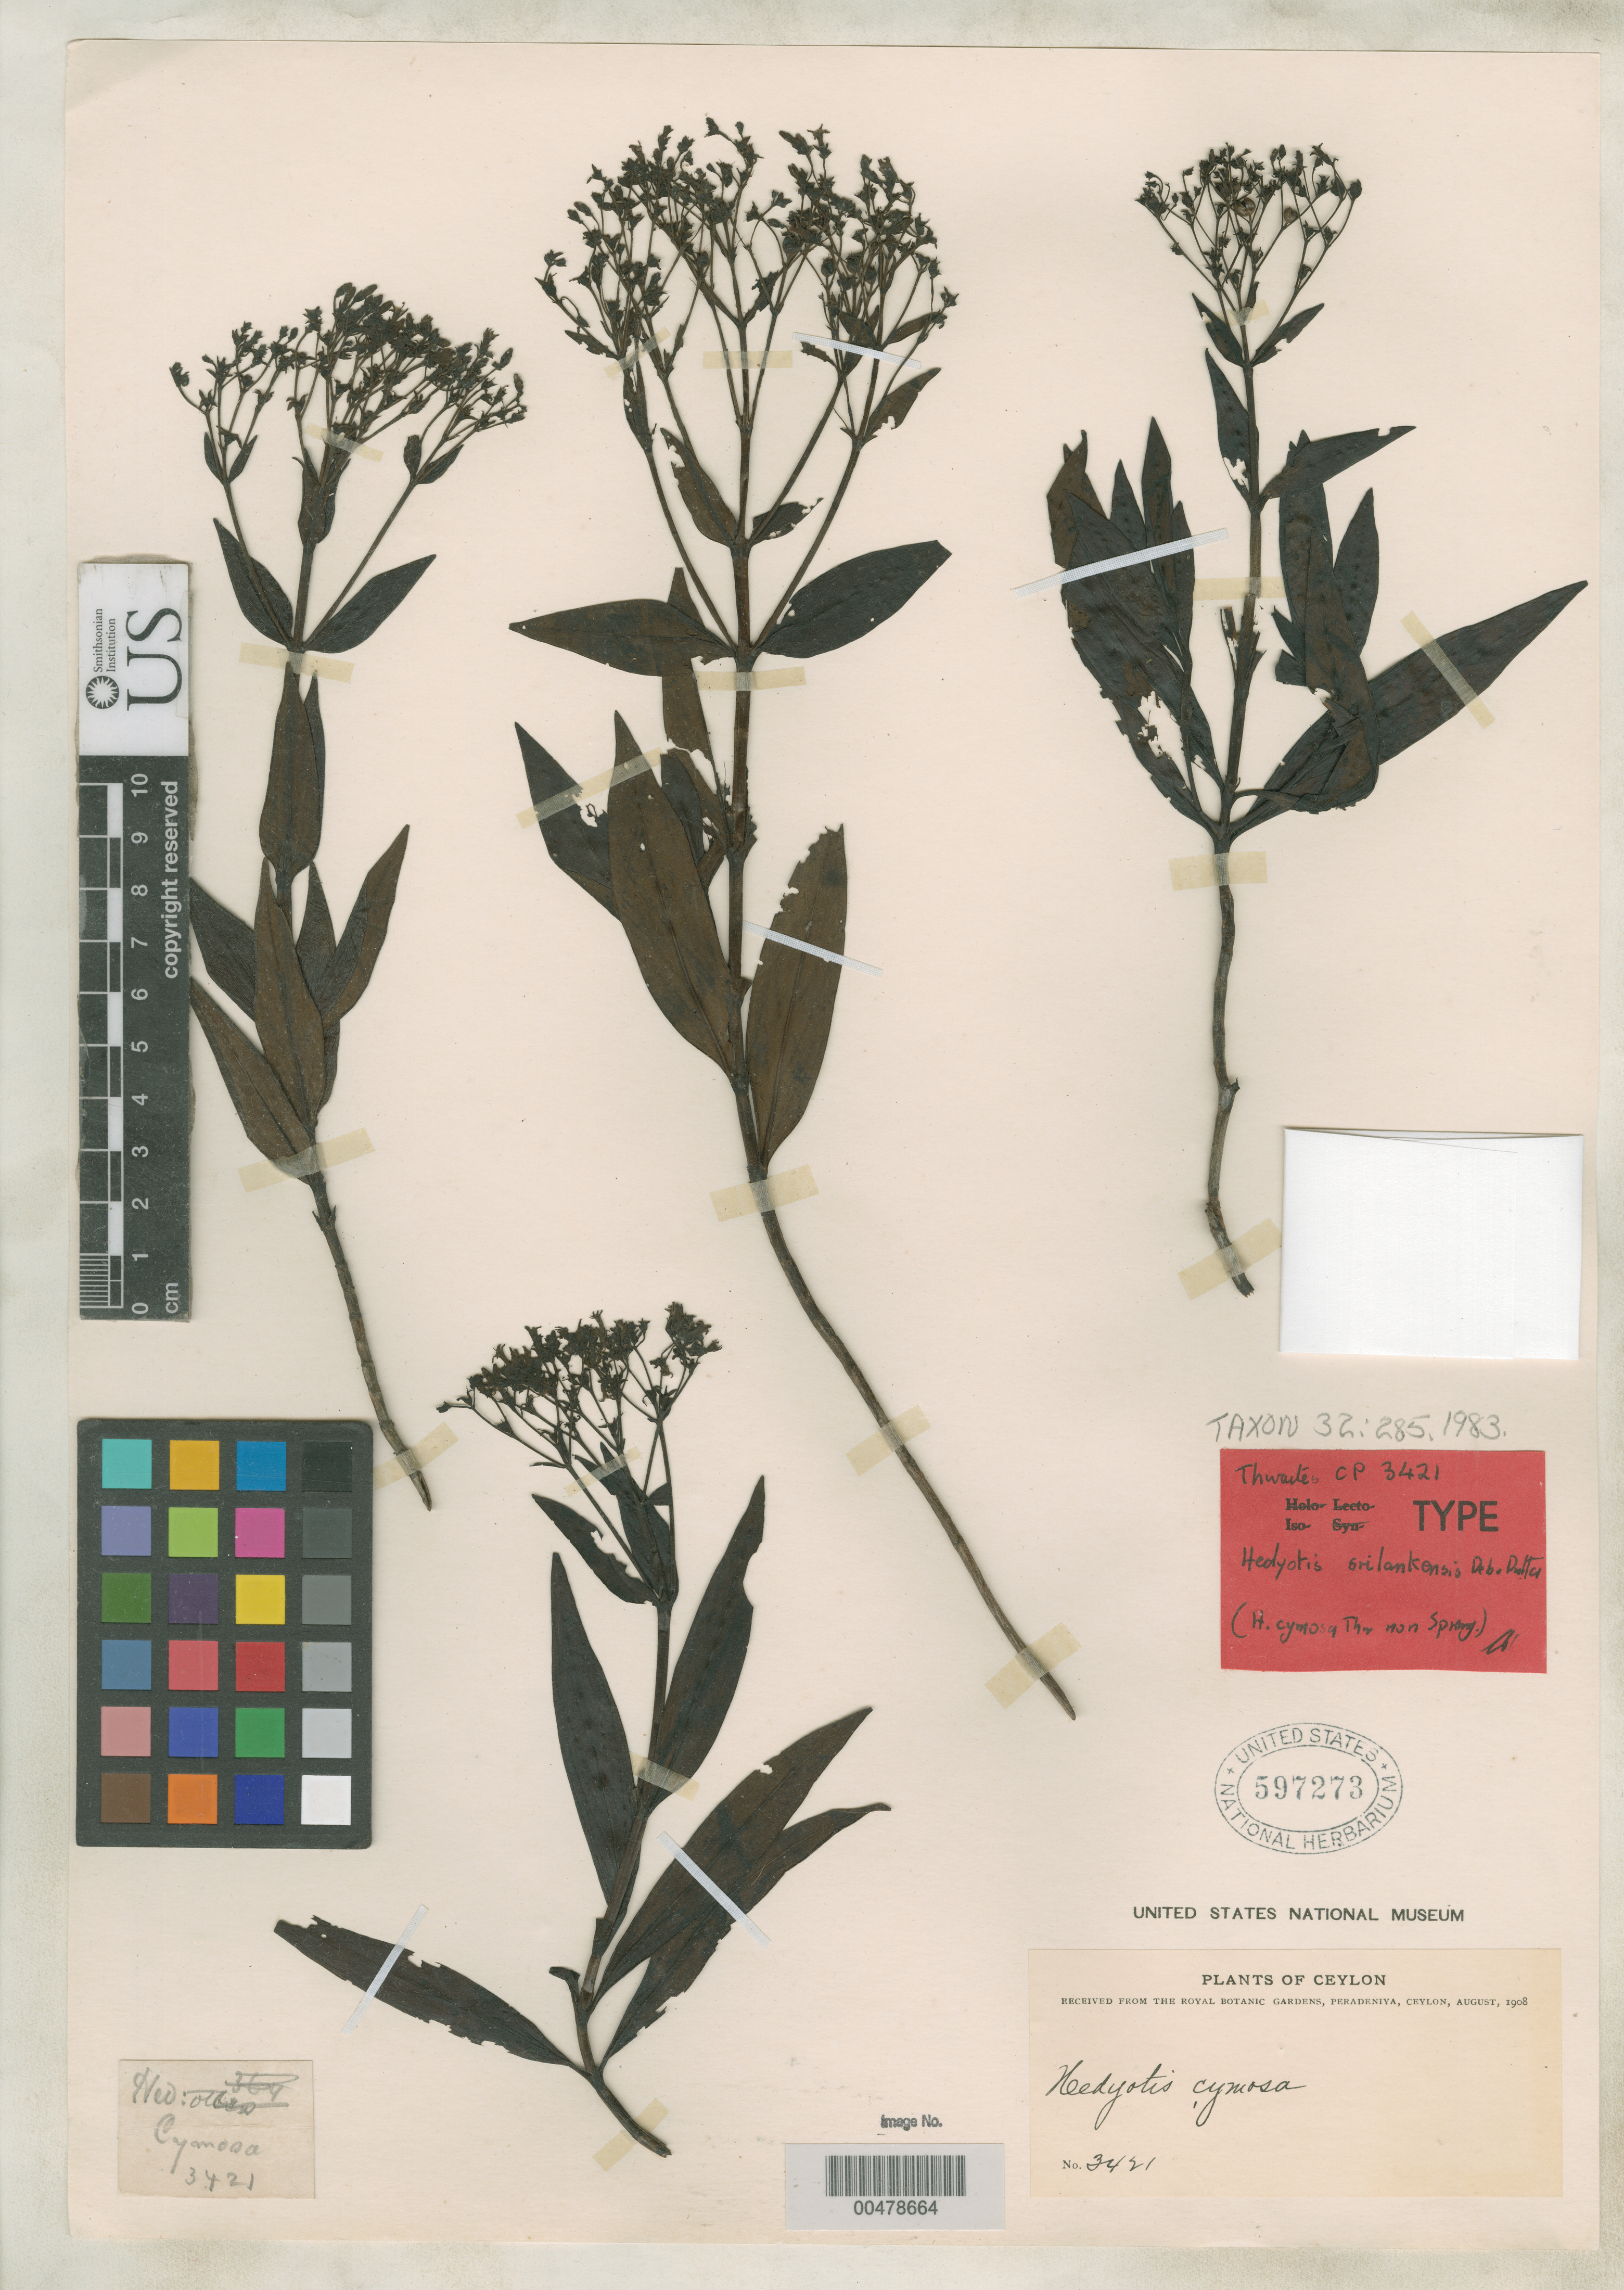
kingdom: Plantae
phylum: Tracheophyta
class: Magnoliopsida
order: Gentianales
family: Rubiaceae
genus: Hedyotis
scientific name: Hedyotis srilankensis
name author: Deb & Dutta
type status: Isotype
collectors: G. H. K. Thwaites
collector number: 3421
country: Sri Lanka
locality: "Ceylon"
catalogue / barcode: US 597273